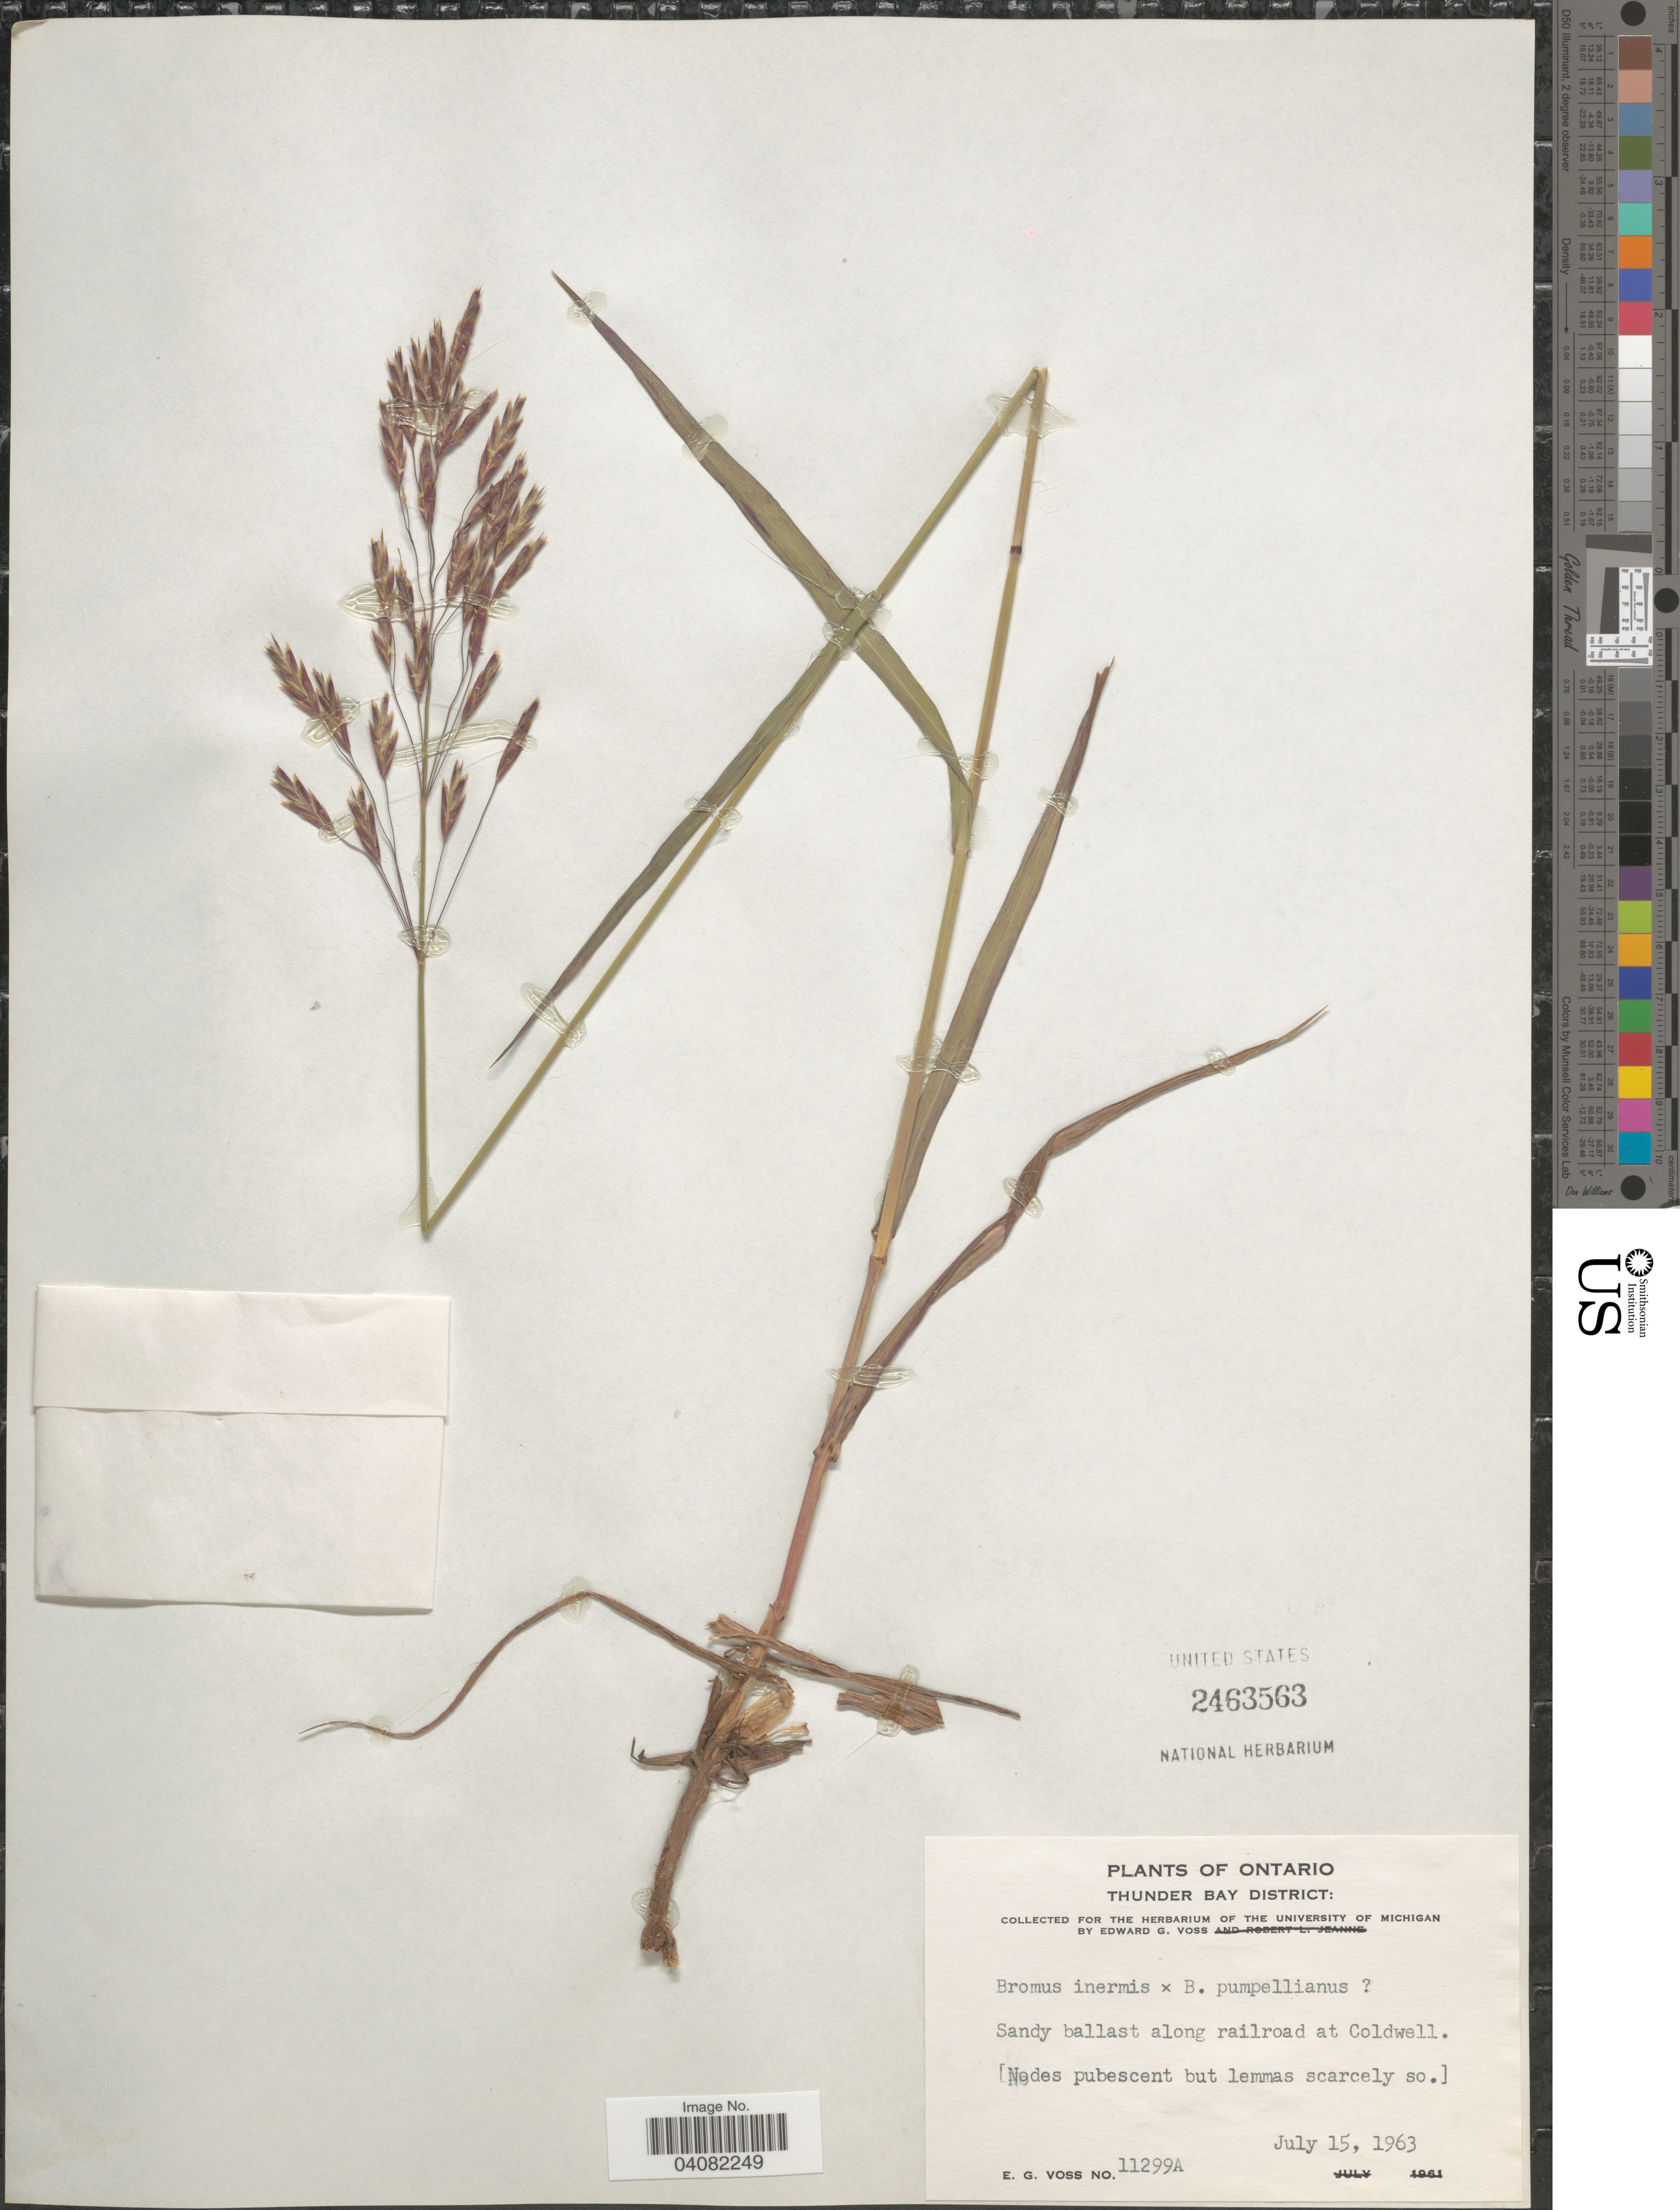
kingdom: Plantae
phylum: Tracheophyta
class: Liliopsida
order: Poales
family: Poaceae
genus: Bromus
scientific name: Bromus inermis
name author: Leyss.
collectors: E. G. Voss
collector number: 11299A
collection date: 1963-07-15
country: Canada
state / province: Ontario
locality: Thunder Bay District. Along railroad at Coldwell.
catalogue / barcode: US 2463563